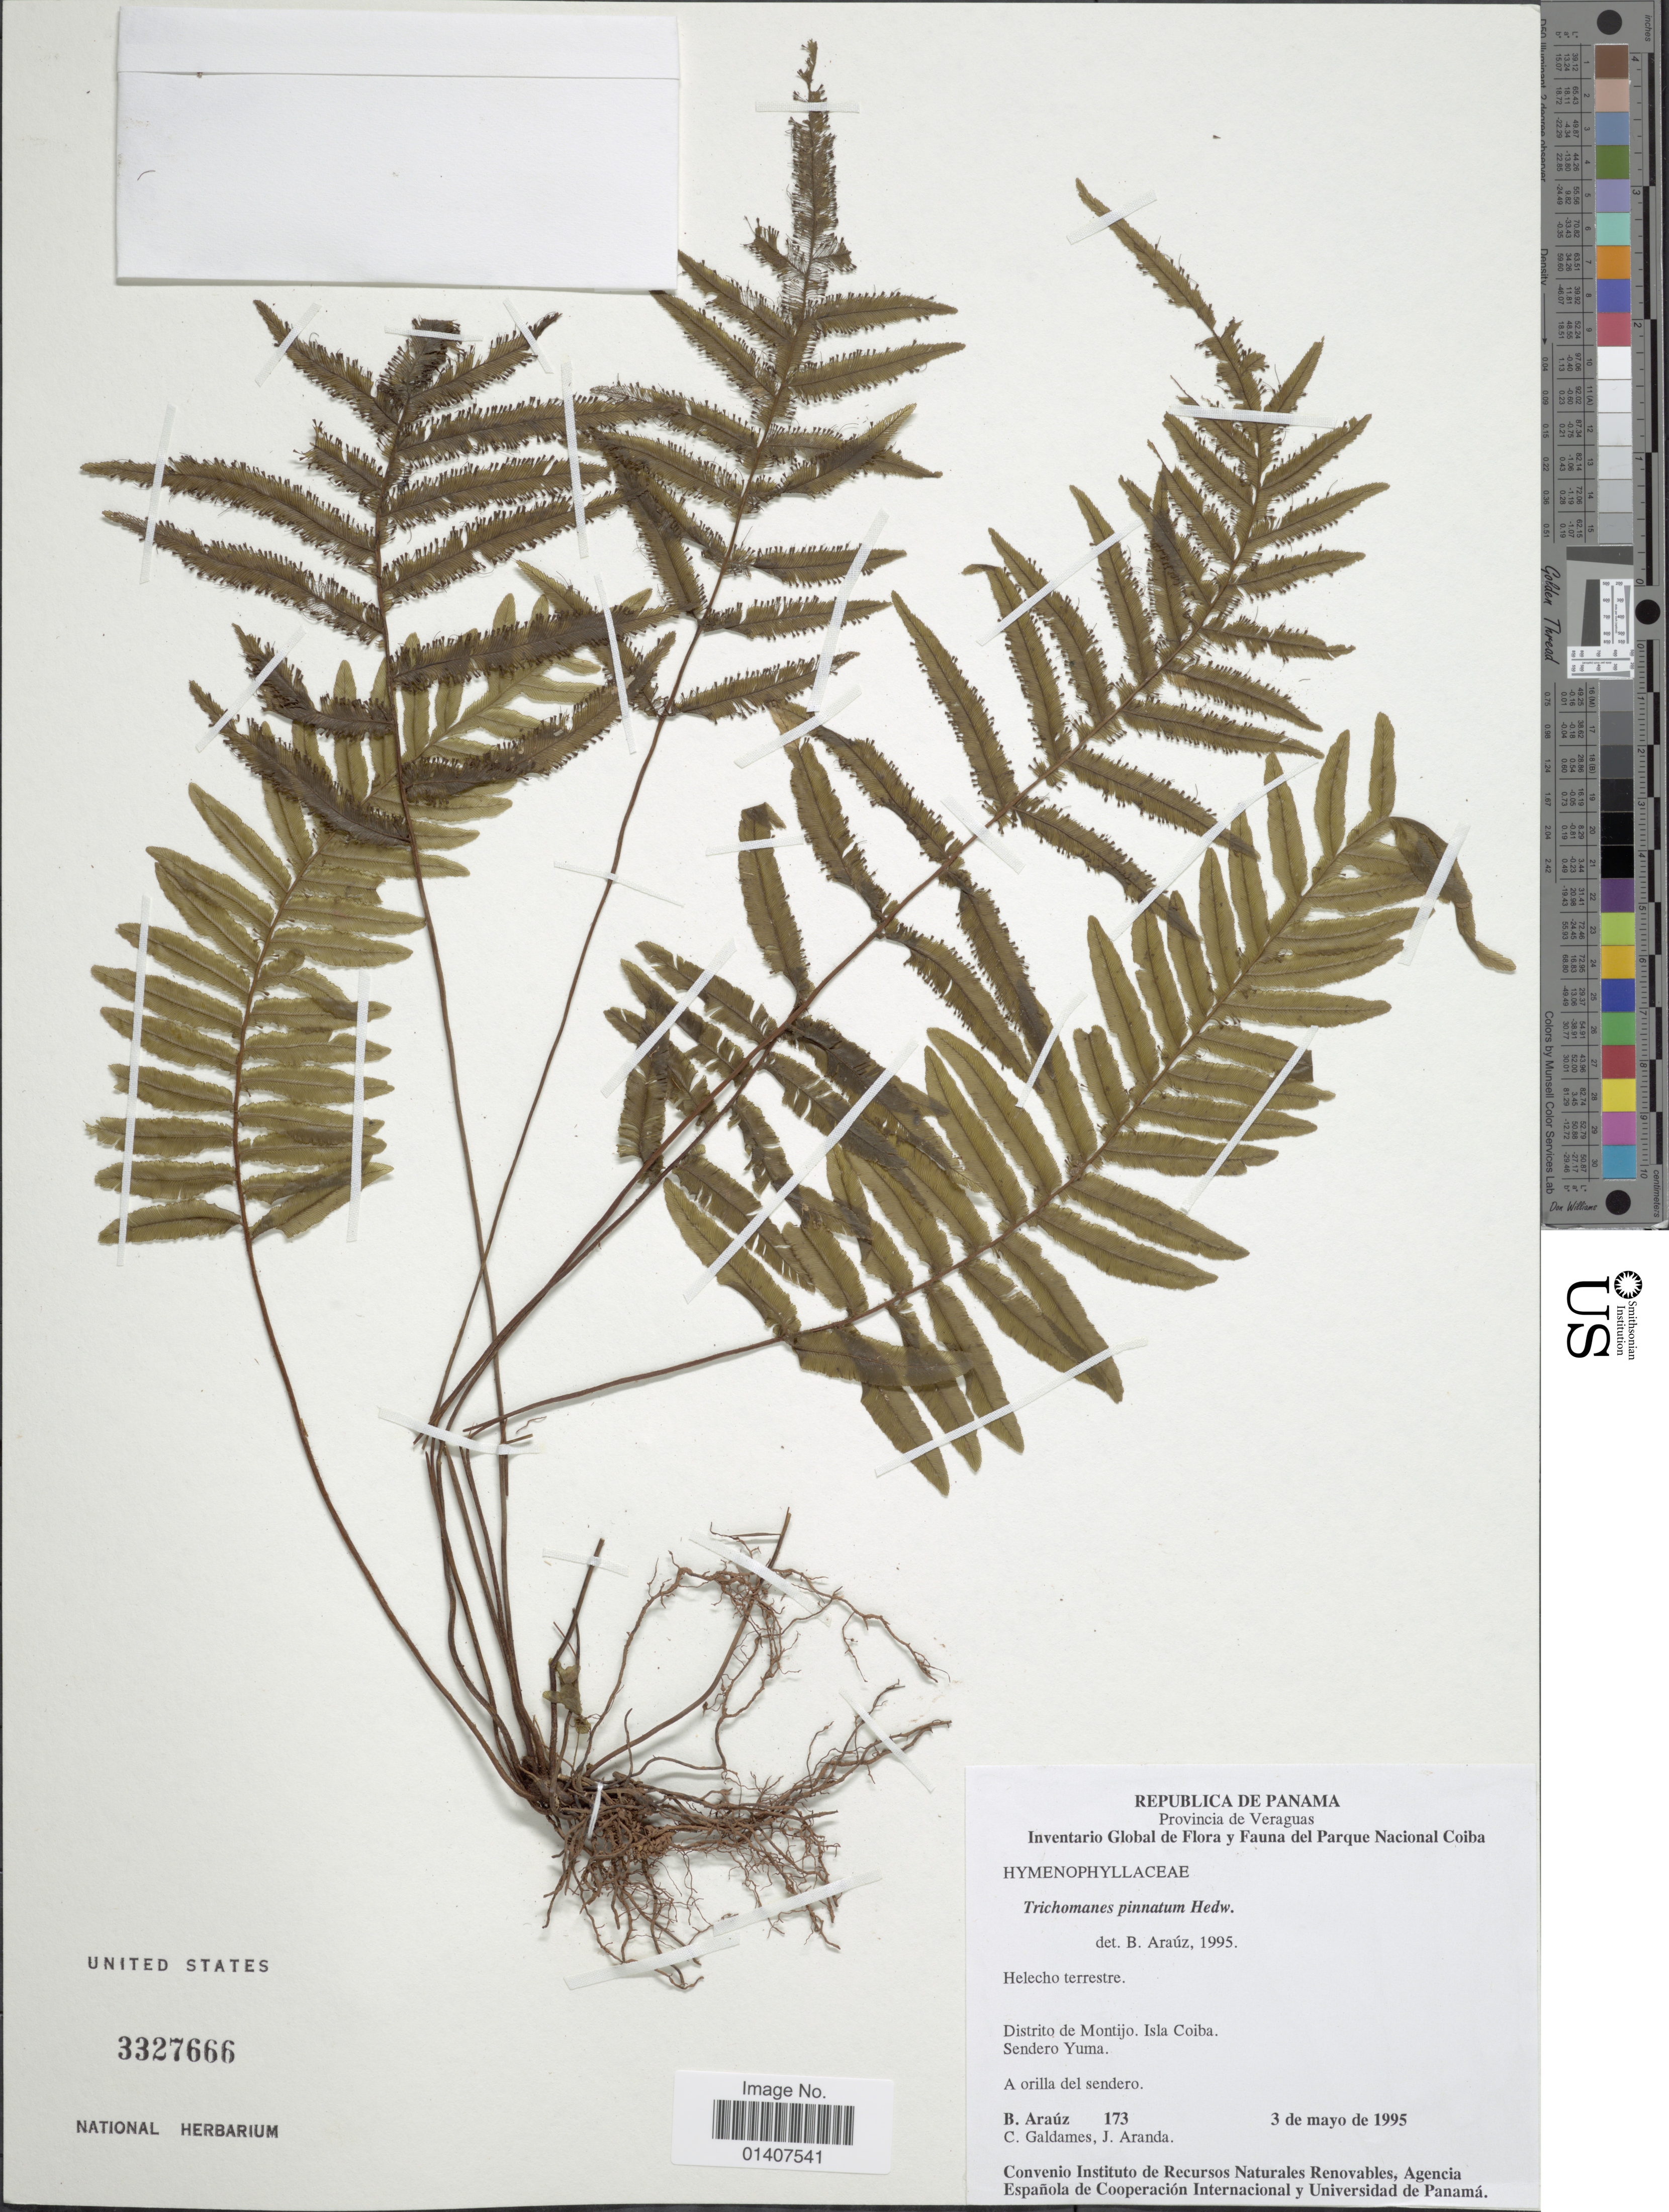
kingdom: Plantae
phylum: Tracheophyta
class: Polypodiopsida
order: Hymenophyllales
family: Hymenophyllaceae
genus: Trichomanes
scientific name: Trichomanes pinnatum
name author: Hedw.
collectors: B. Araúz, C. Galdames & J. Aranda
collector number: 173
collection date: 1995-05-03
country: Panama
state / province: Veraguas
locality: Provincia de Veraguas, Distrito de Montijo, Isla Coiba, Sendero Yuma, A orilla del sendero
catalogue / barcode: US 3327666